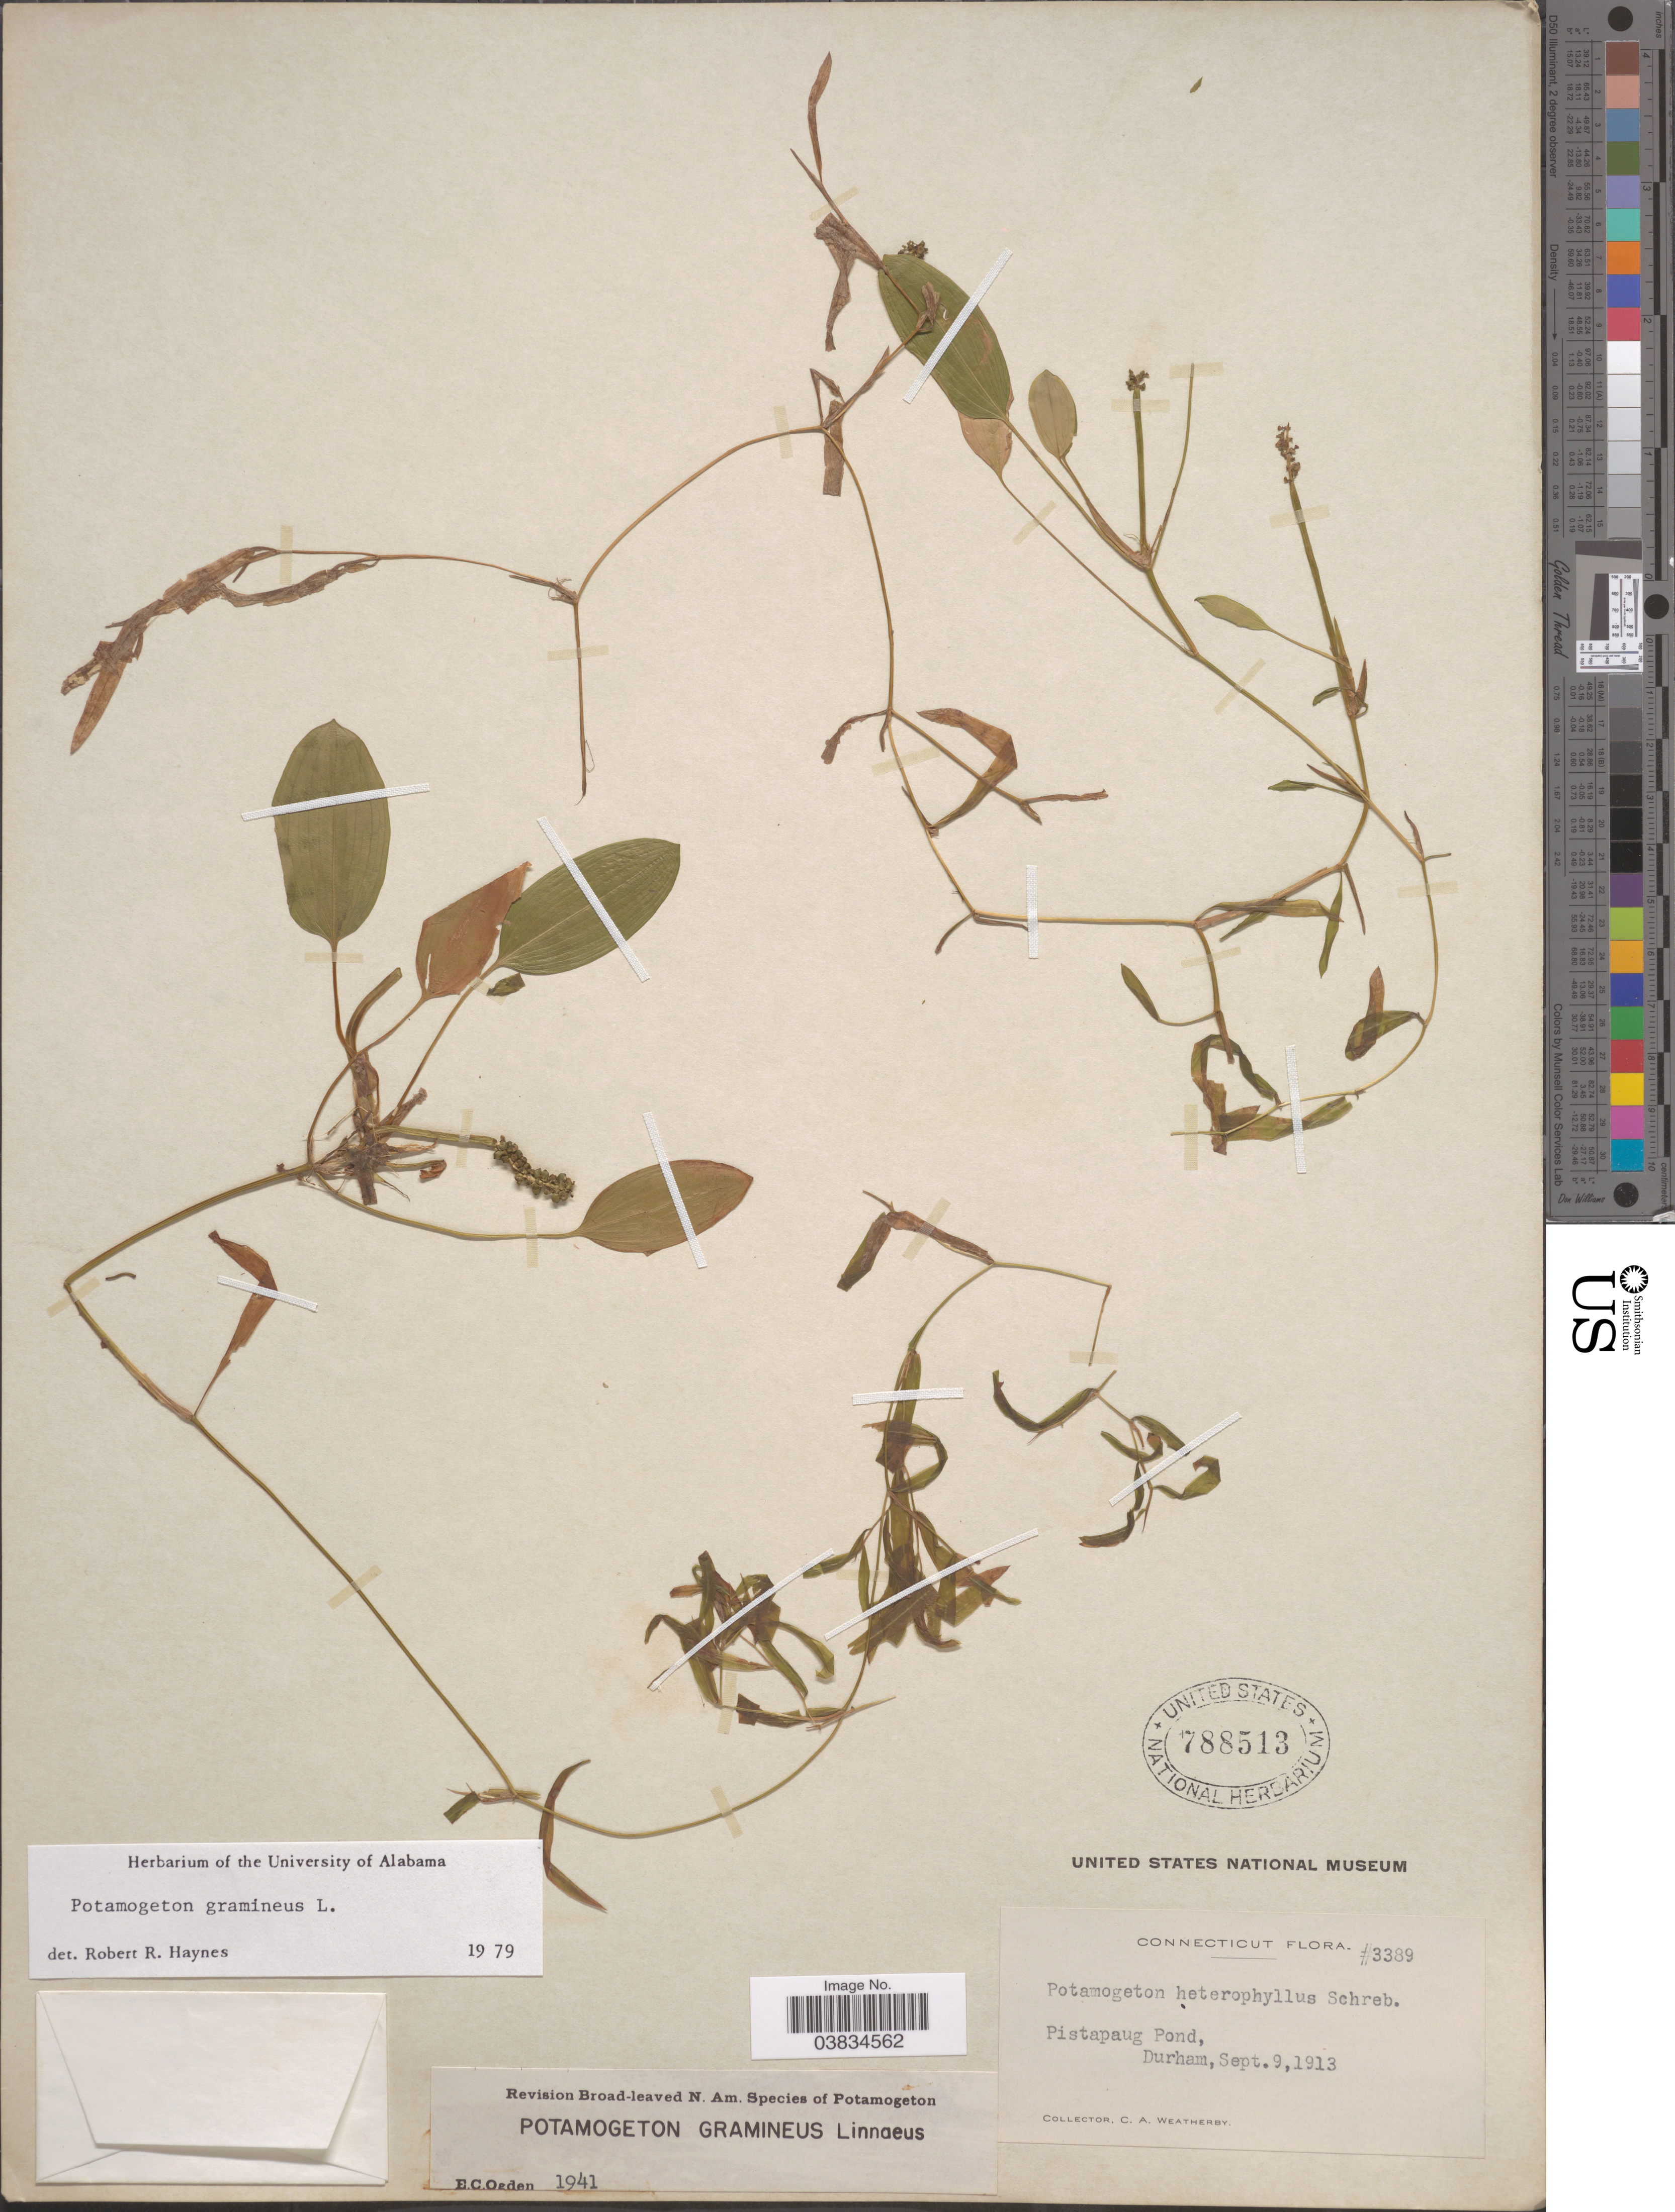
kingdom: Plantae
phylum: Tracheophyta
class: Liliopsida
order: Alismatales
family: Potamogetonaceae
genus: Potamogeton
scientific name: Potamogeton gramineus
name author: L.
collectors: C. A. Weatherby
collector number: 3389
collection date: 1913-09-09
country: United States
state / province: Connecticut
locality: Pistapaug Pond, Durham.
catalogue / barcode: US 788513